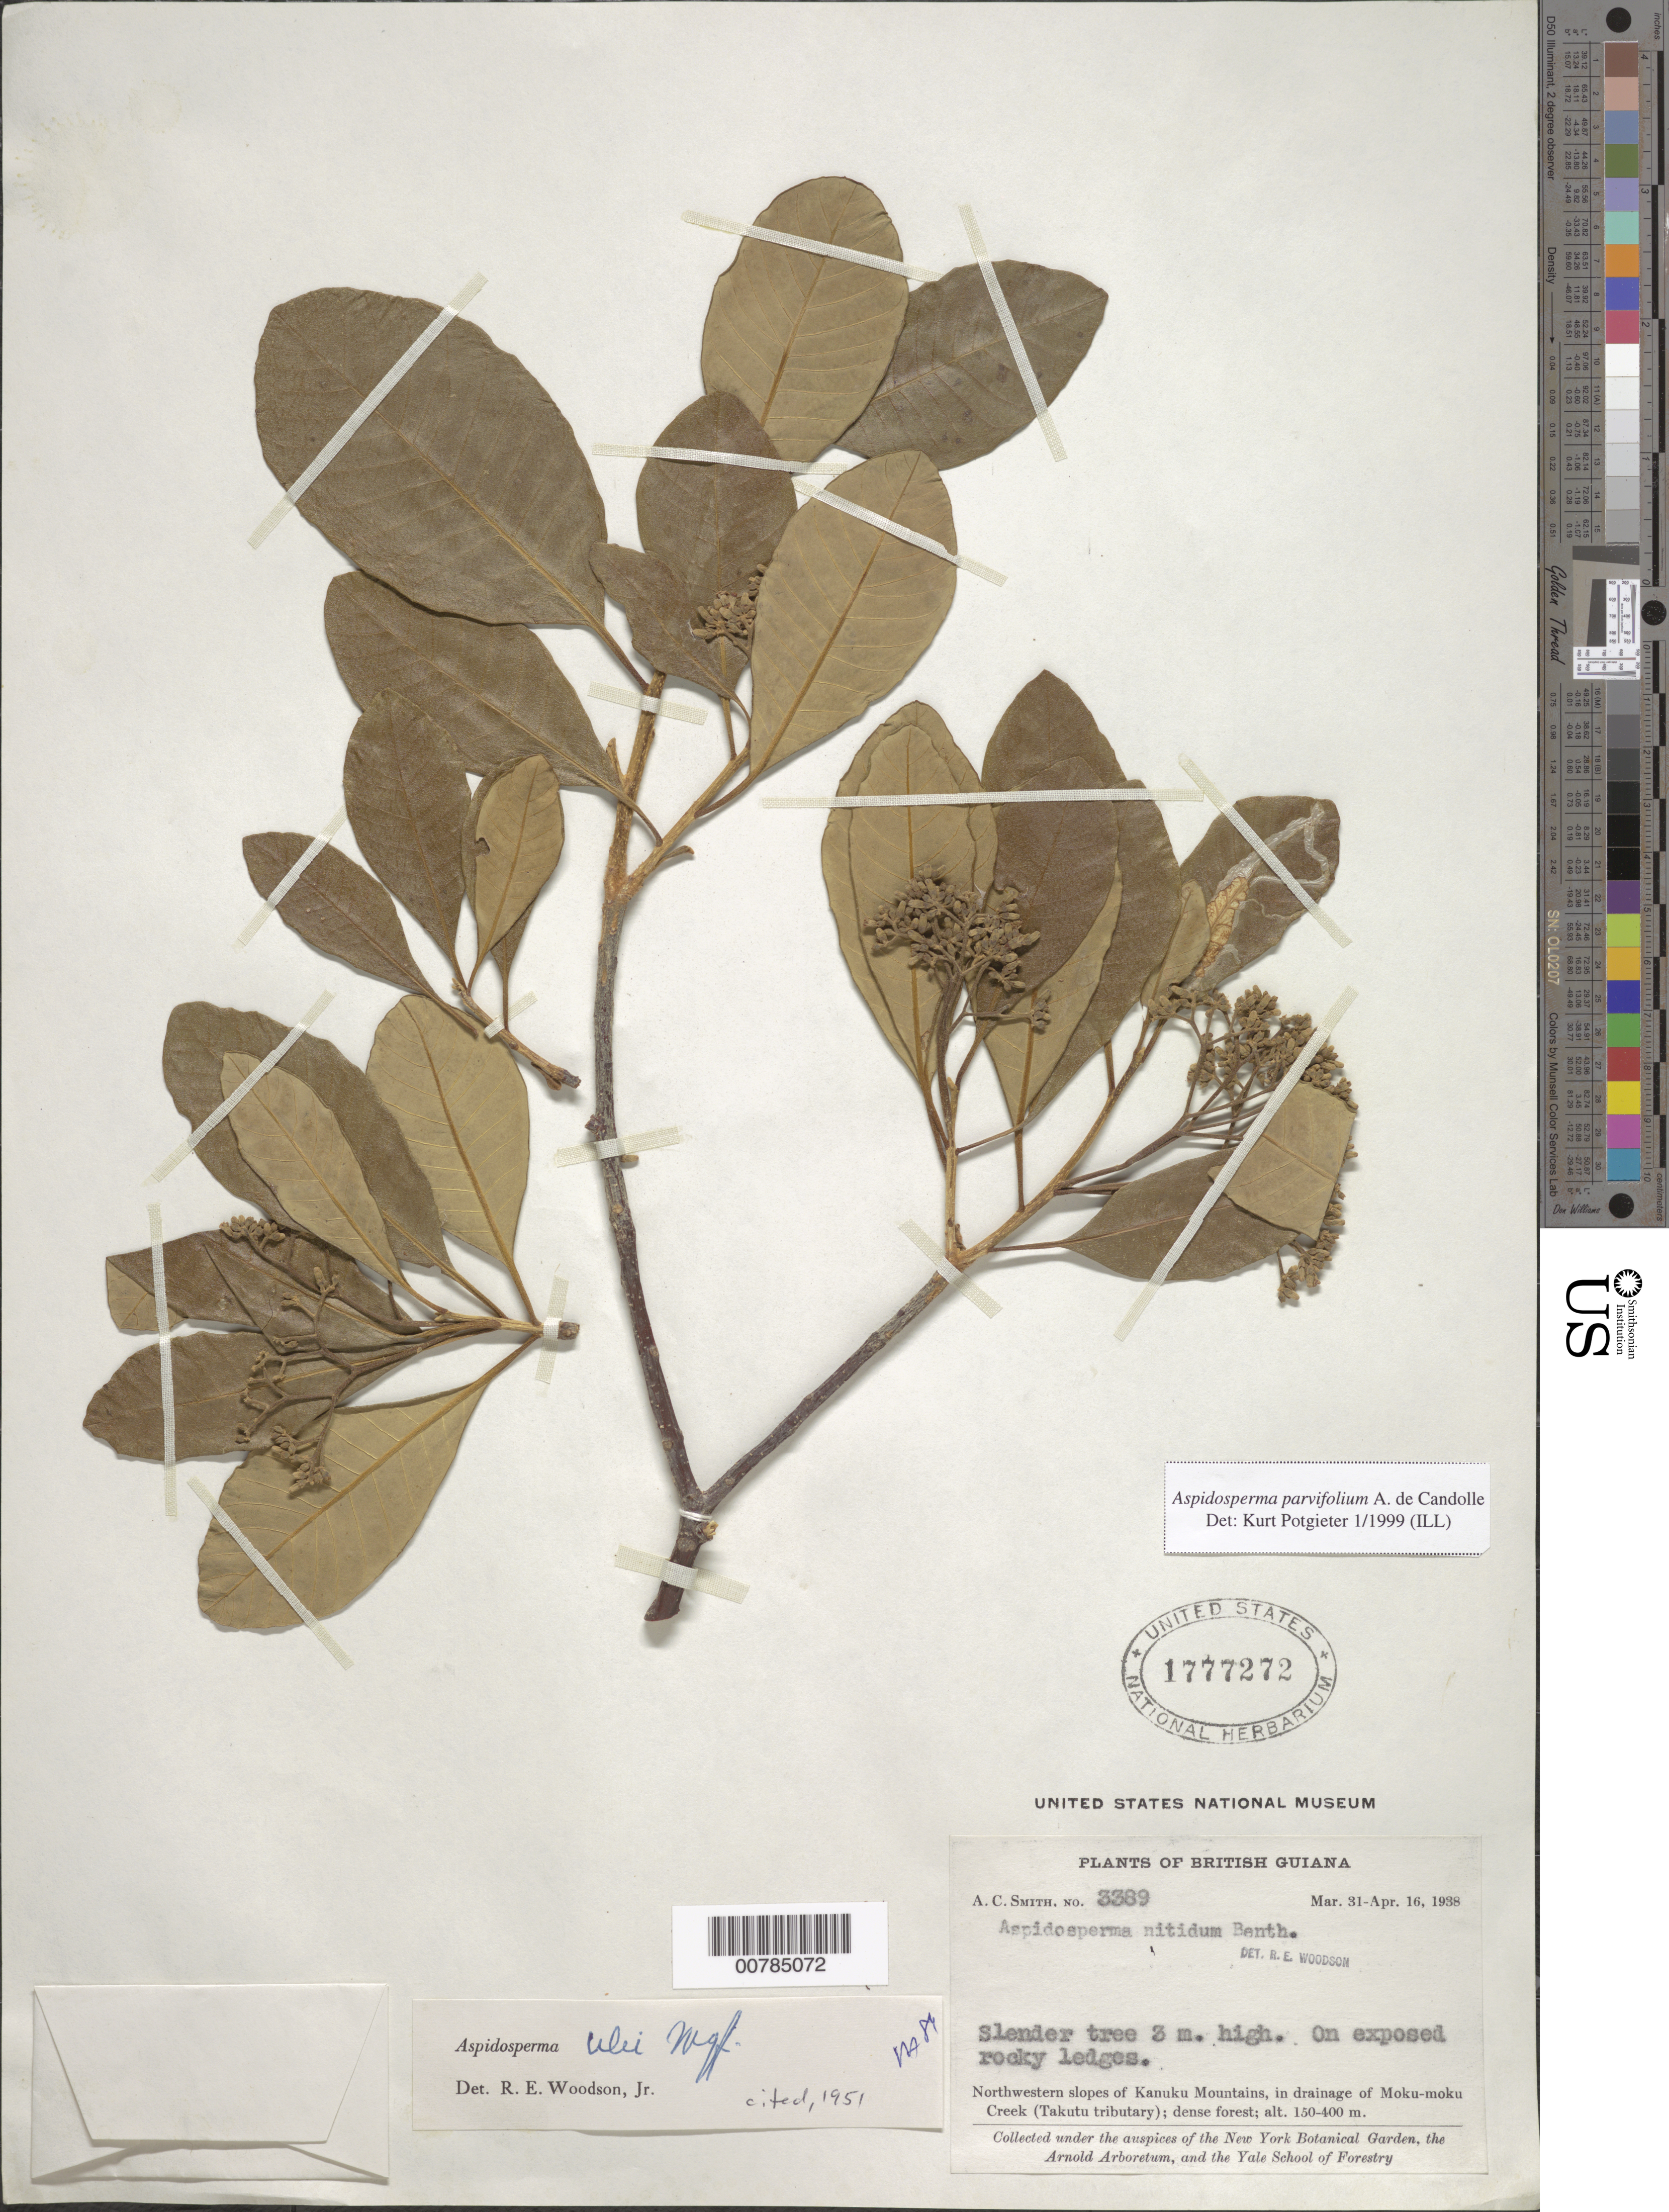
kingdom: Plantae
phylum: Tracheophyta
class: Magnoliopsida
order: Gentianales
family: Apocynaceae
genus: Aspidosperma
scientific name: Aspidosperma parvifolium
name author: A. DC.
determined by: Potgieter, K.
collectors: A. C. Smith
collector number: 3389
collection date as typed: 31-Mar-38 to 16-Apr-38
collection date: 1938-03-31/1938-04-16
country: Guyana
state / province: U. Takutu-U. Essequibo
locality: Kanuku Mts., NW slopes, in drainage of Moku-moku Creek (Takutu tributary)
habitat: On exposed rocky ledges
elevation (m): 150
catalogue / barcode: US 1777272